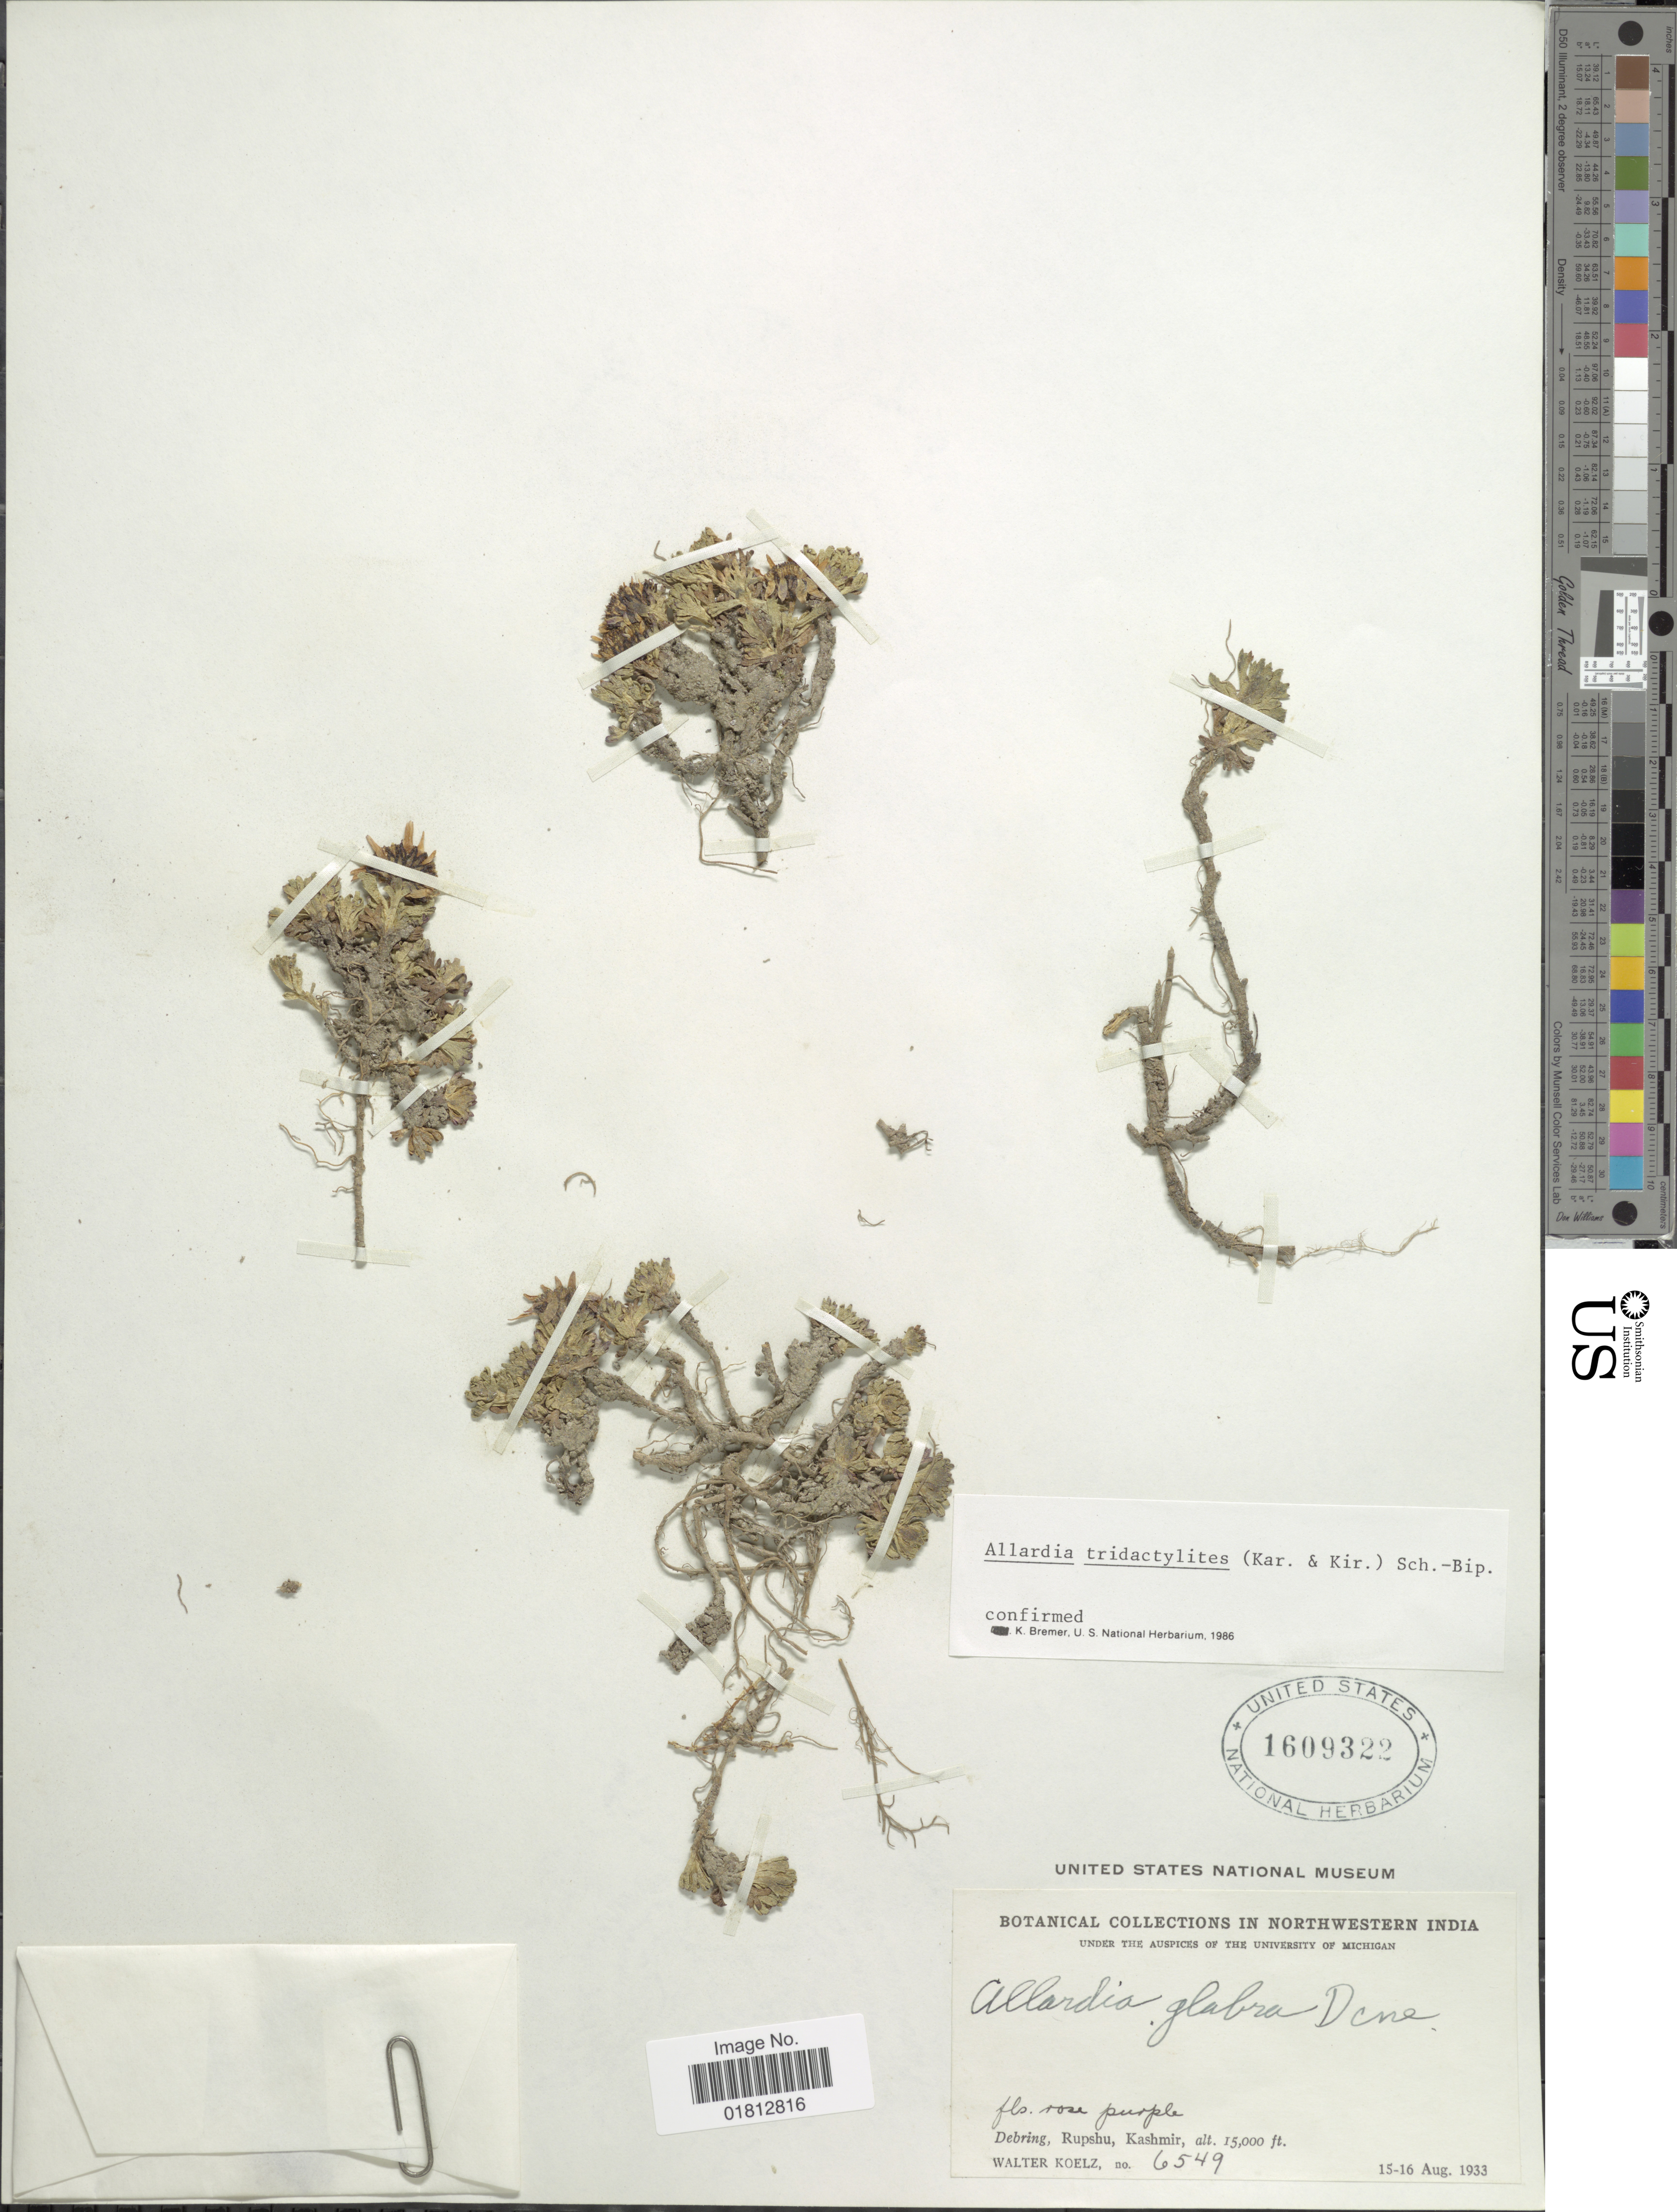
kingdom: Plantae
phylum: Tracheophyta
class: Magnoliopsida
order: Asterales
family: Asteraceae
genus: Allardia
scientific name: Allardia tridactylites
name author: (Kar. & Kir.) Sch. Bip.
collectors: W. N. Koelz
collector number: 6549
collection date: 1933-08-15/1933-08-16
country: India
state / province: Jammu and Kashmir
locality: Northwestern India, Debring, Rupshu, Kashmir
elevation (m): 4572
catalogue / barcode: US 1609322